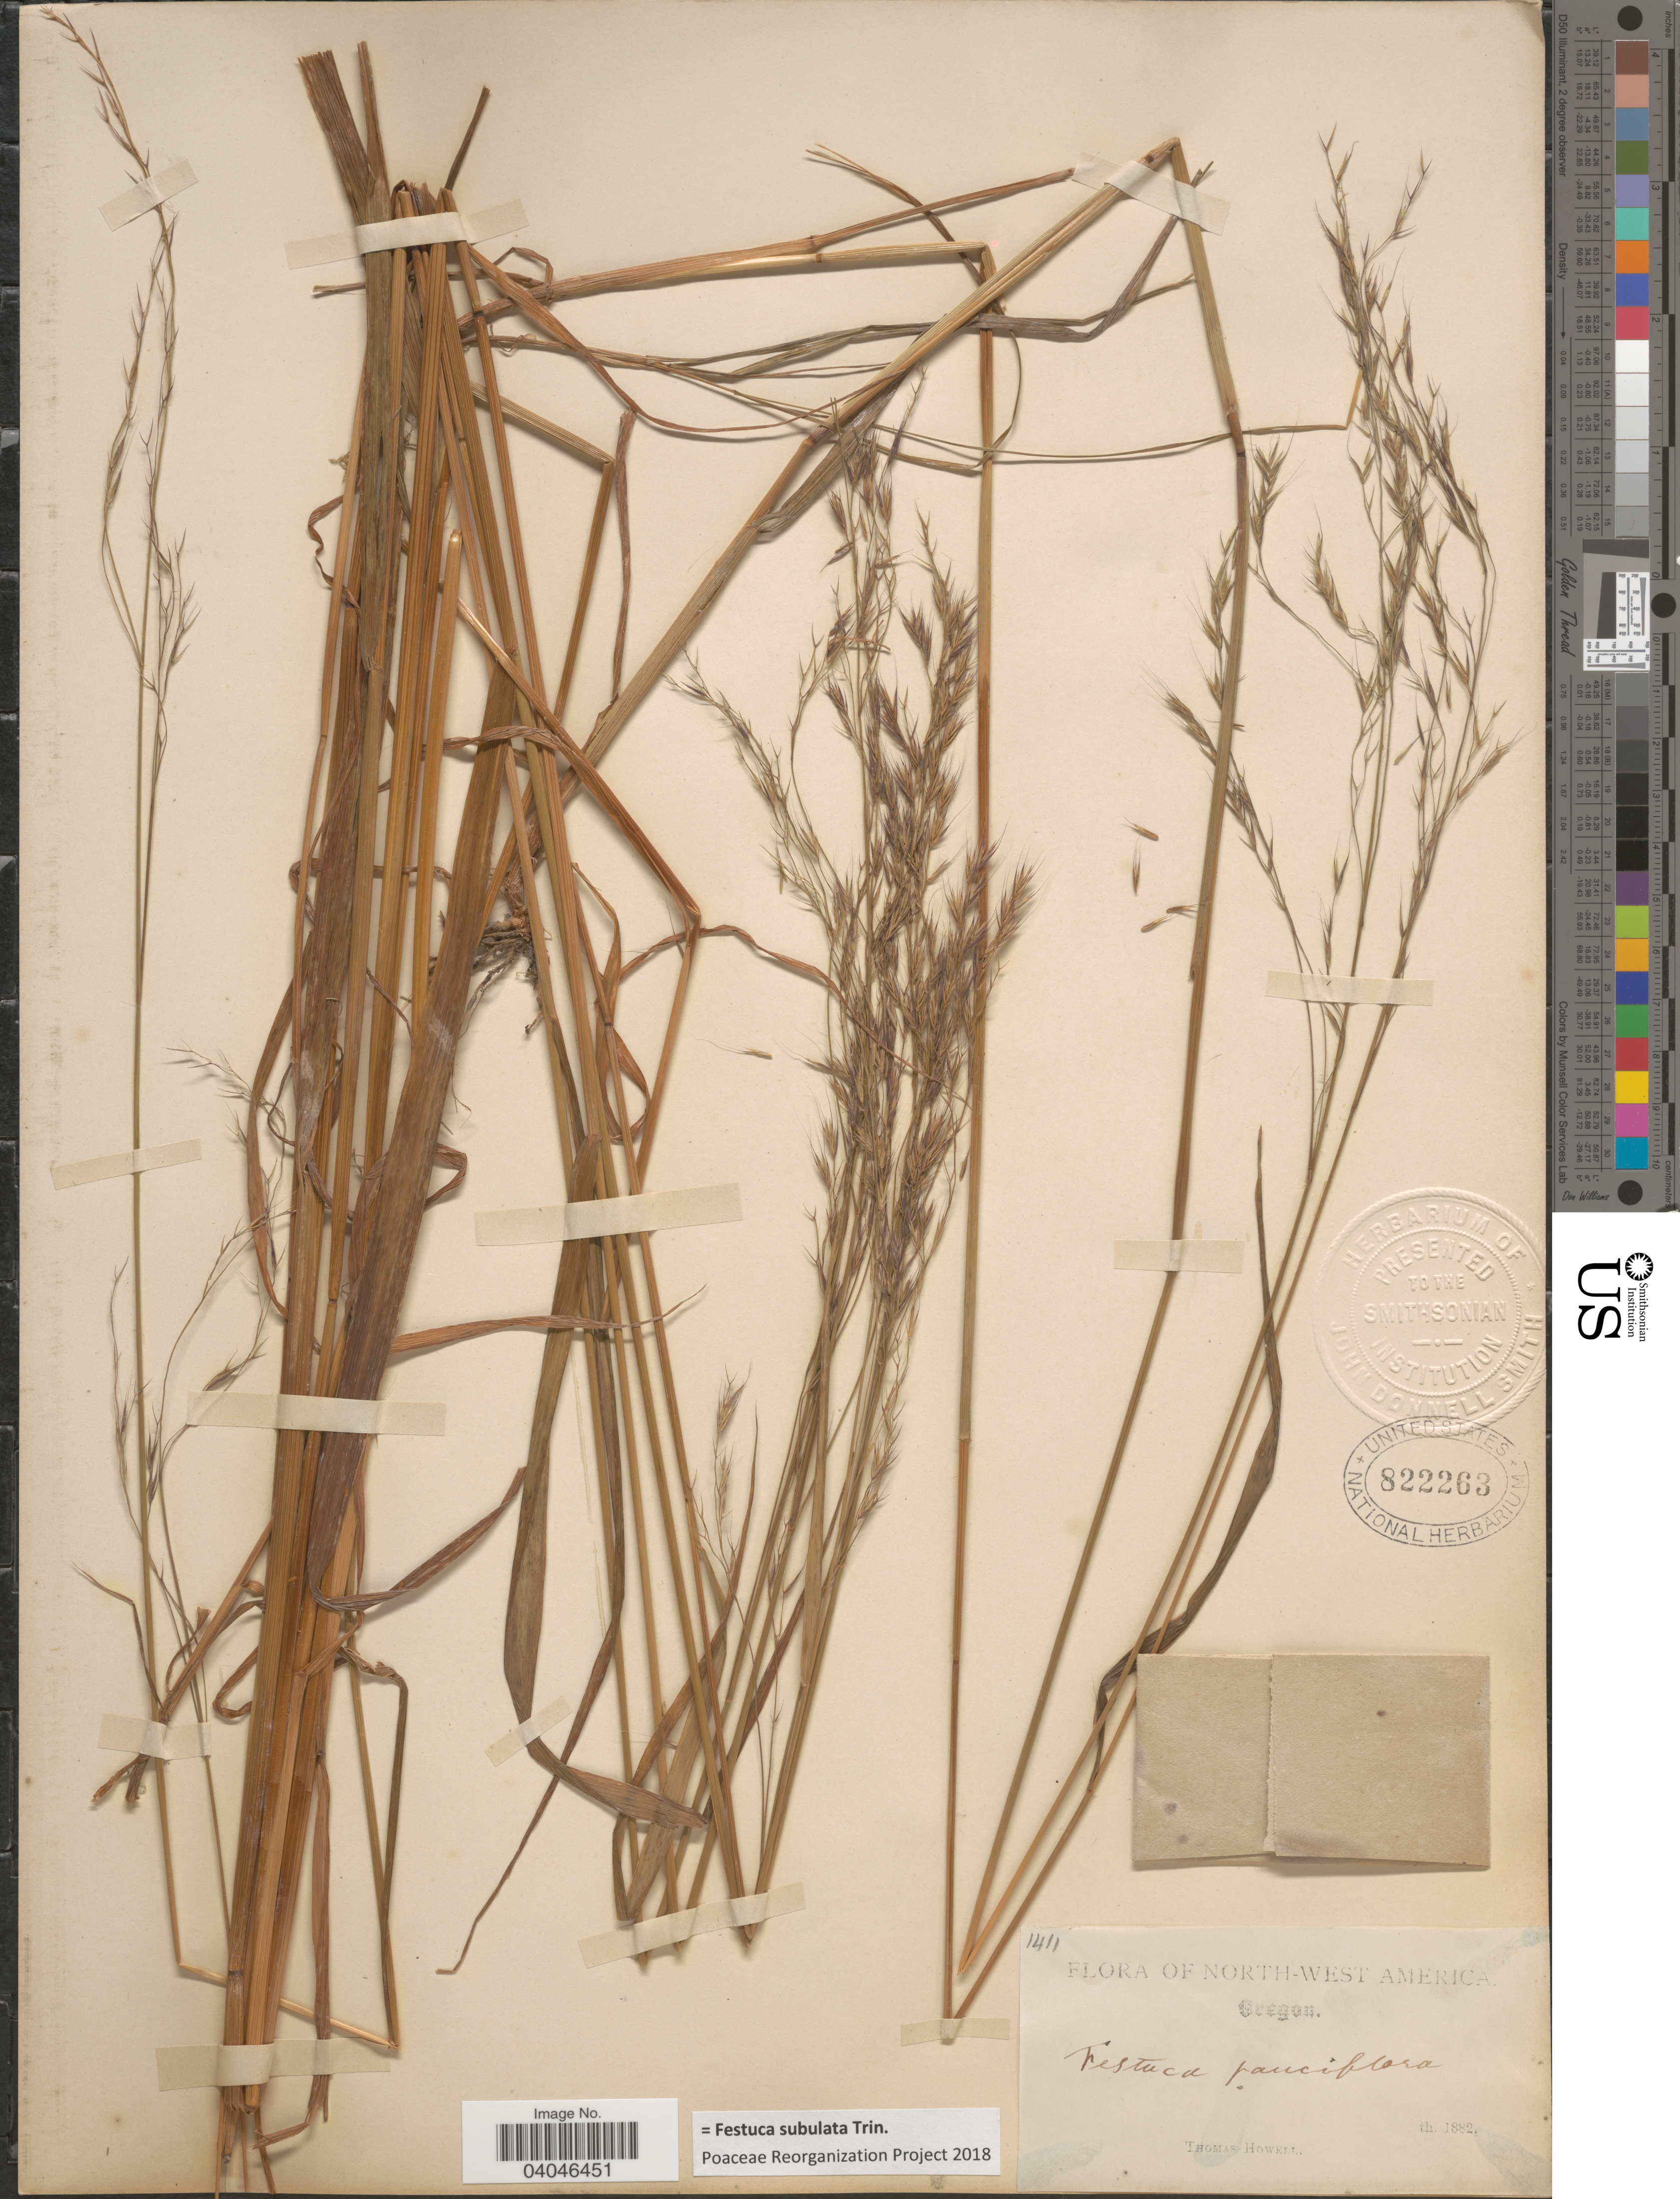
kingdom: Plantae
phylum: Tracheophyta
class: Liliopsida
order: Poales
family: Poaceae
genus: Festuca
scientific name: Festuca subulata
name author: Trin.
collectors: T. Howell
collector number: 1411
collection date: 1882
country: United States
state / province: Oregon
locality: North-West America.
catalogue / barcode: US 822263